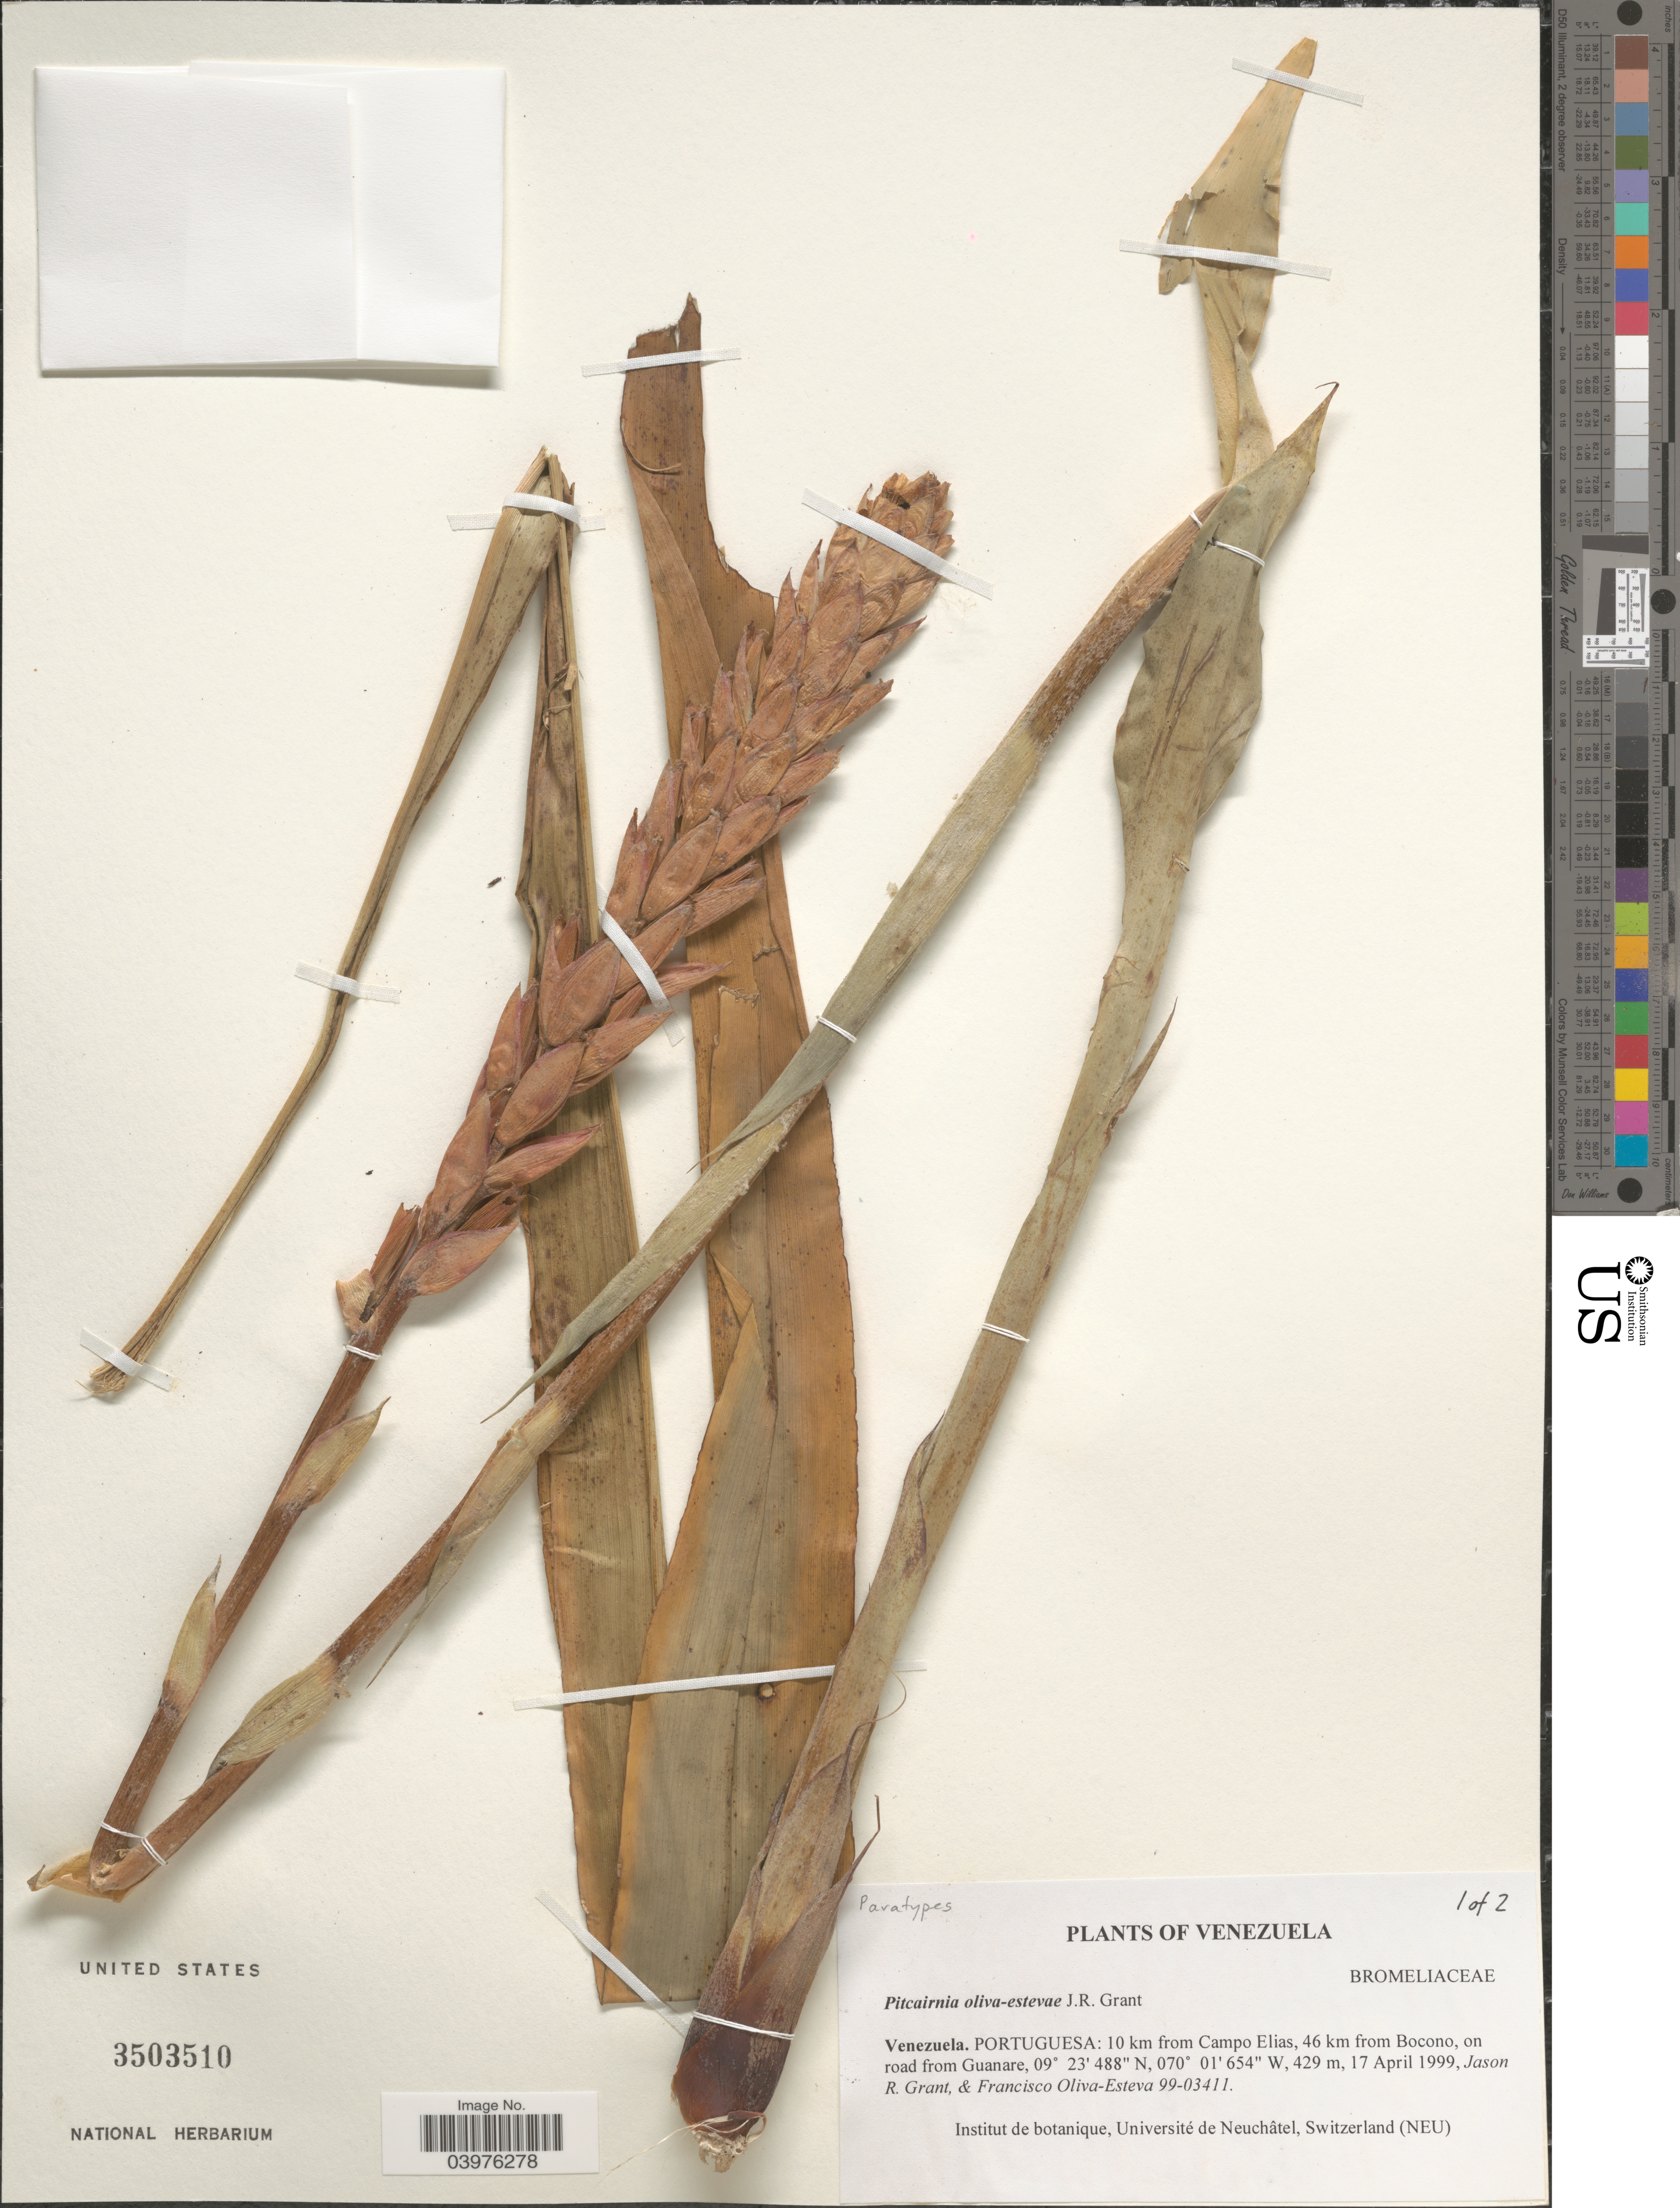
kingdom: Plantae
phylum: Tracheophyta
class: Liliopsida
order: Poales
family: Bromeliaceae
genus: Pitcairnia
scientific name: Pitcairnia oliva-estevae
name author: J.R. Grant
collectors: J. R. Grant & F. Oliva-Esteva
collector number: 99-03411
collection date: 1999-04-17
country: Venezuela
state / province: Portuguesa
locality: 10 km from Campo Elias, 46 km from Bocono, on road from Guanare.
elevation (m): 429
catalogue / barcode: US 3503510